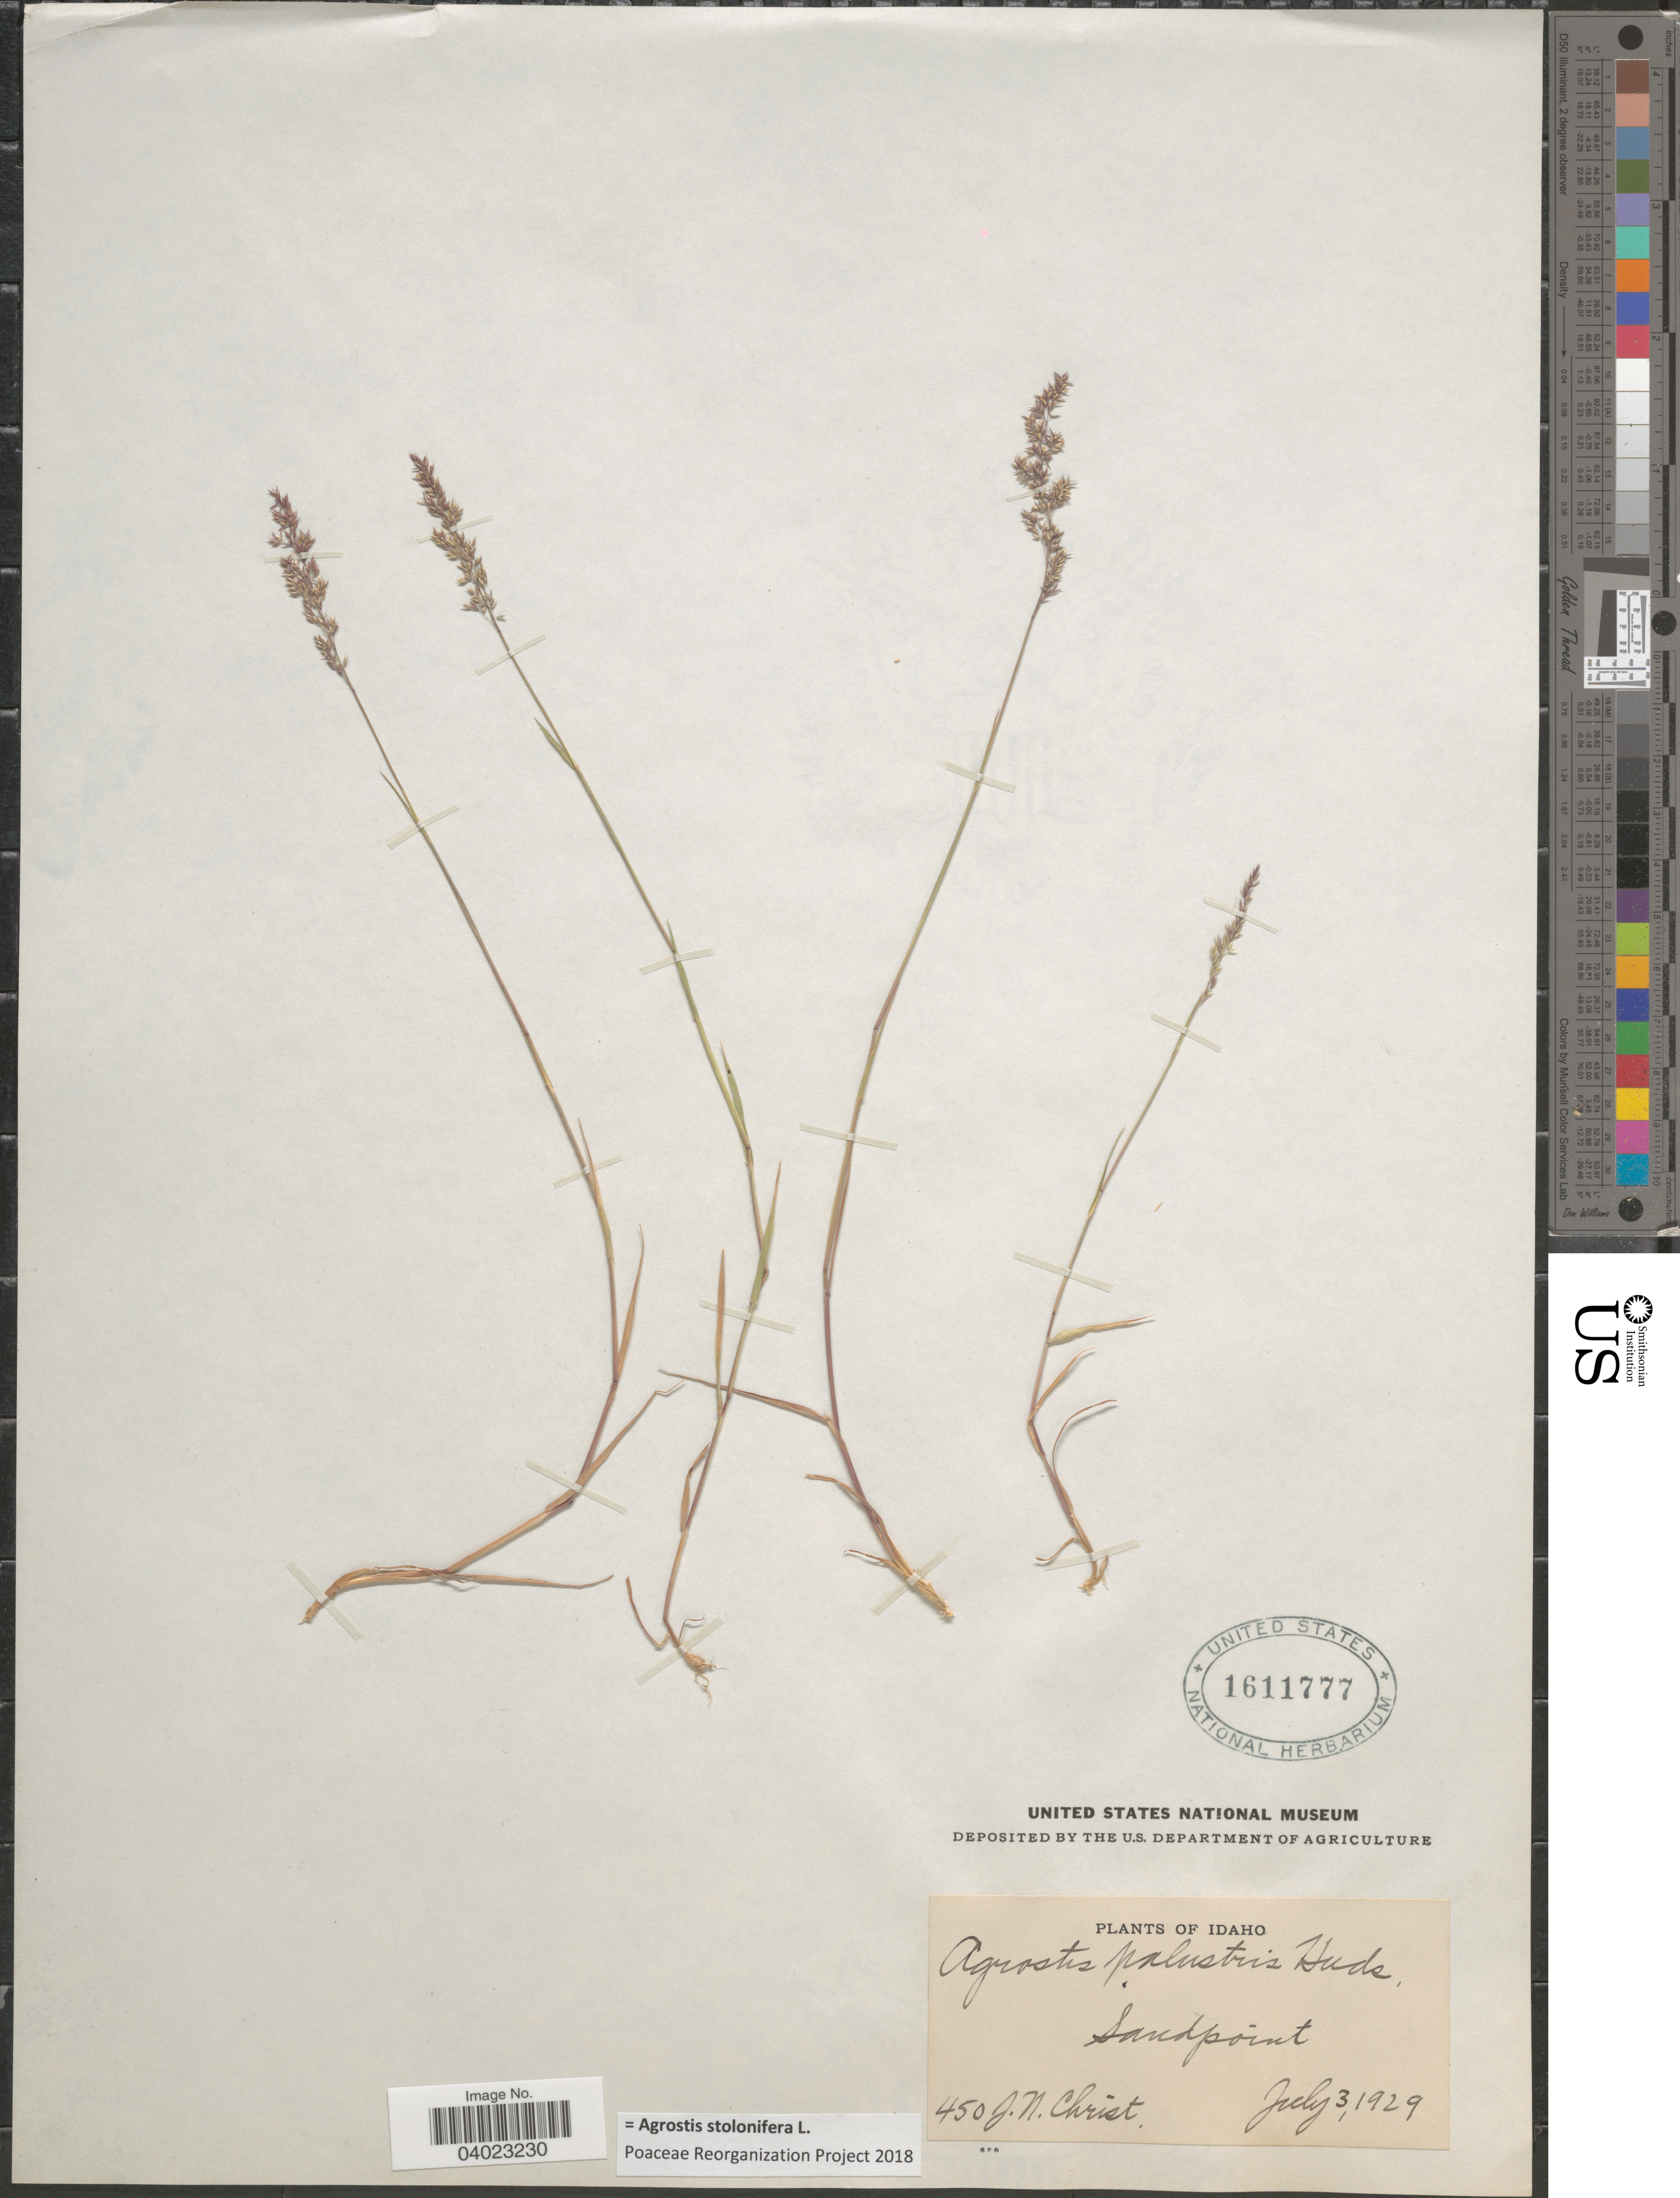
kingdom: Plantae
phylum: Tracheophyta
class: Liliopsida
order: Poales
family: Poaceae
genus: Agrostis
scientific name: Agrostis stolonifera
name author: L.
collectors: J. H. Christ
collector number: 450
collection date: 1929-07-03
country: United States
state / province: Idaho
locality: Sandpoint.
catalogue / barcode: US 1611777